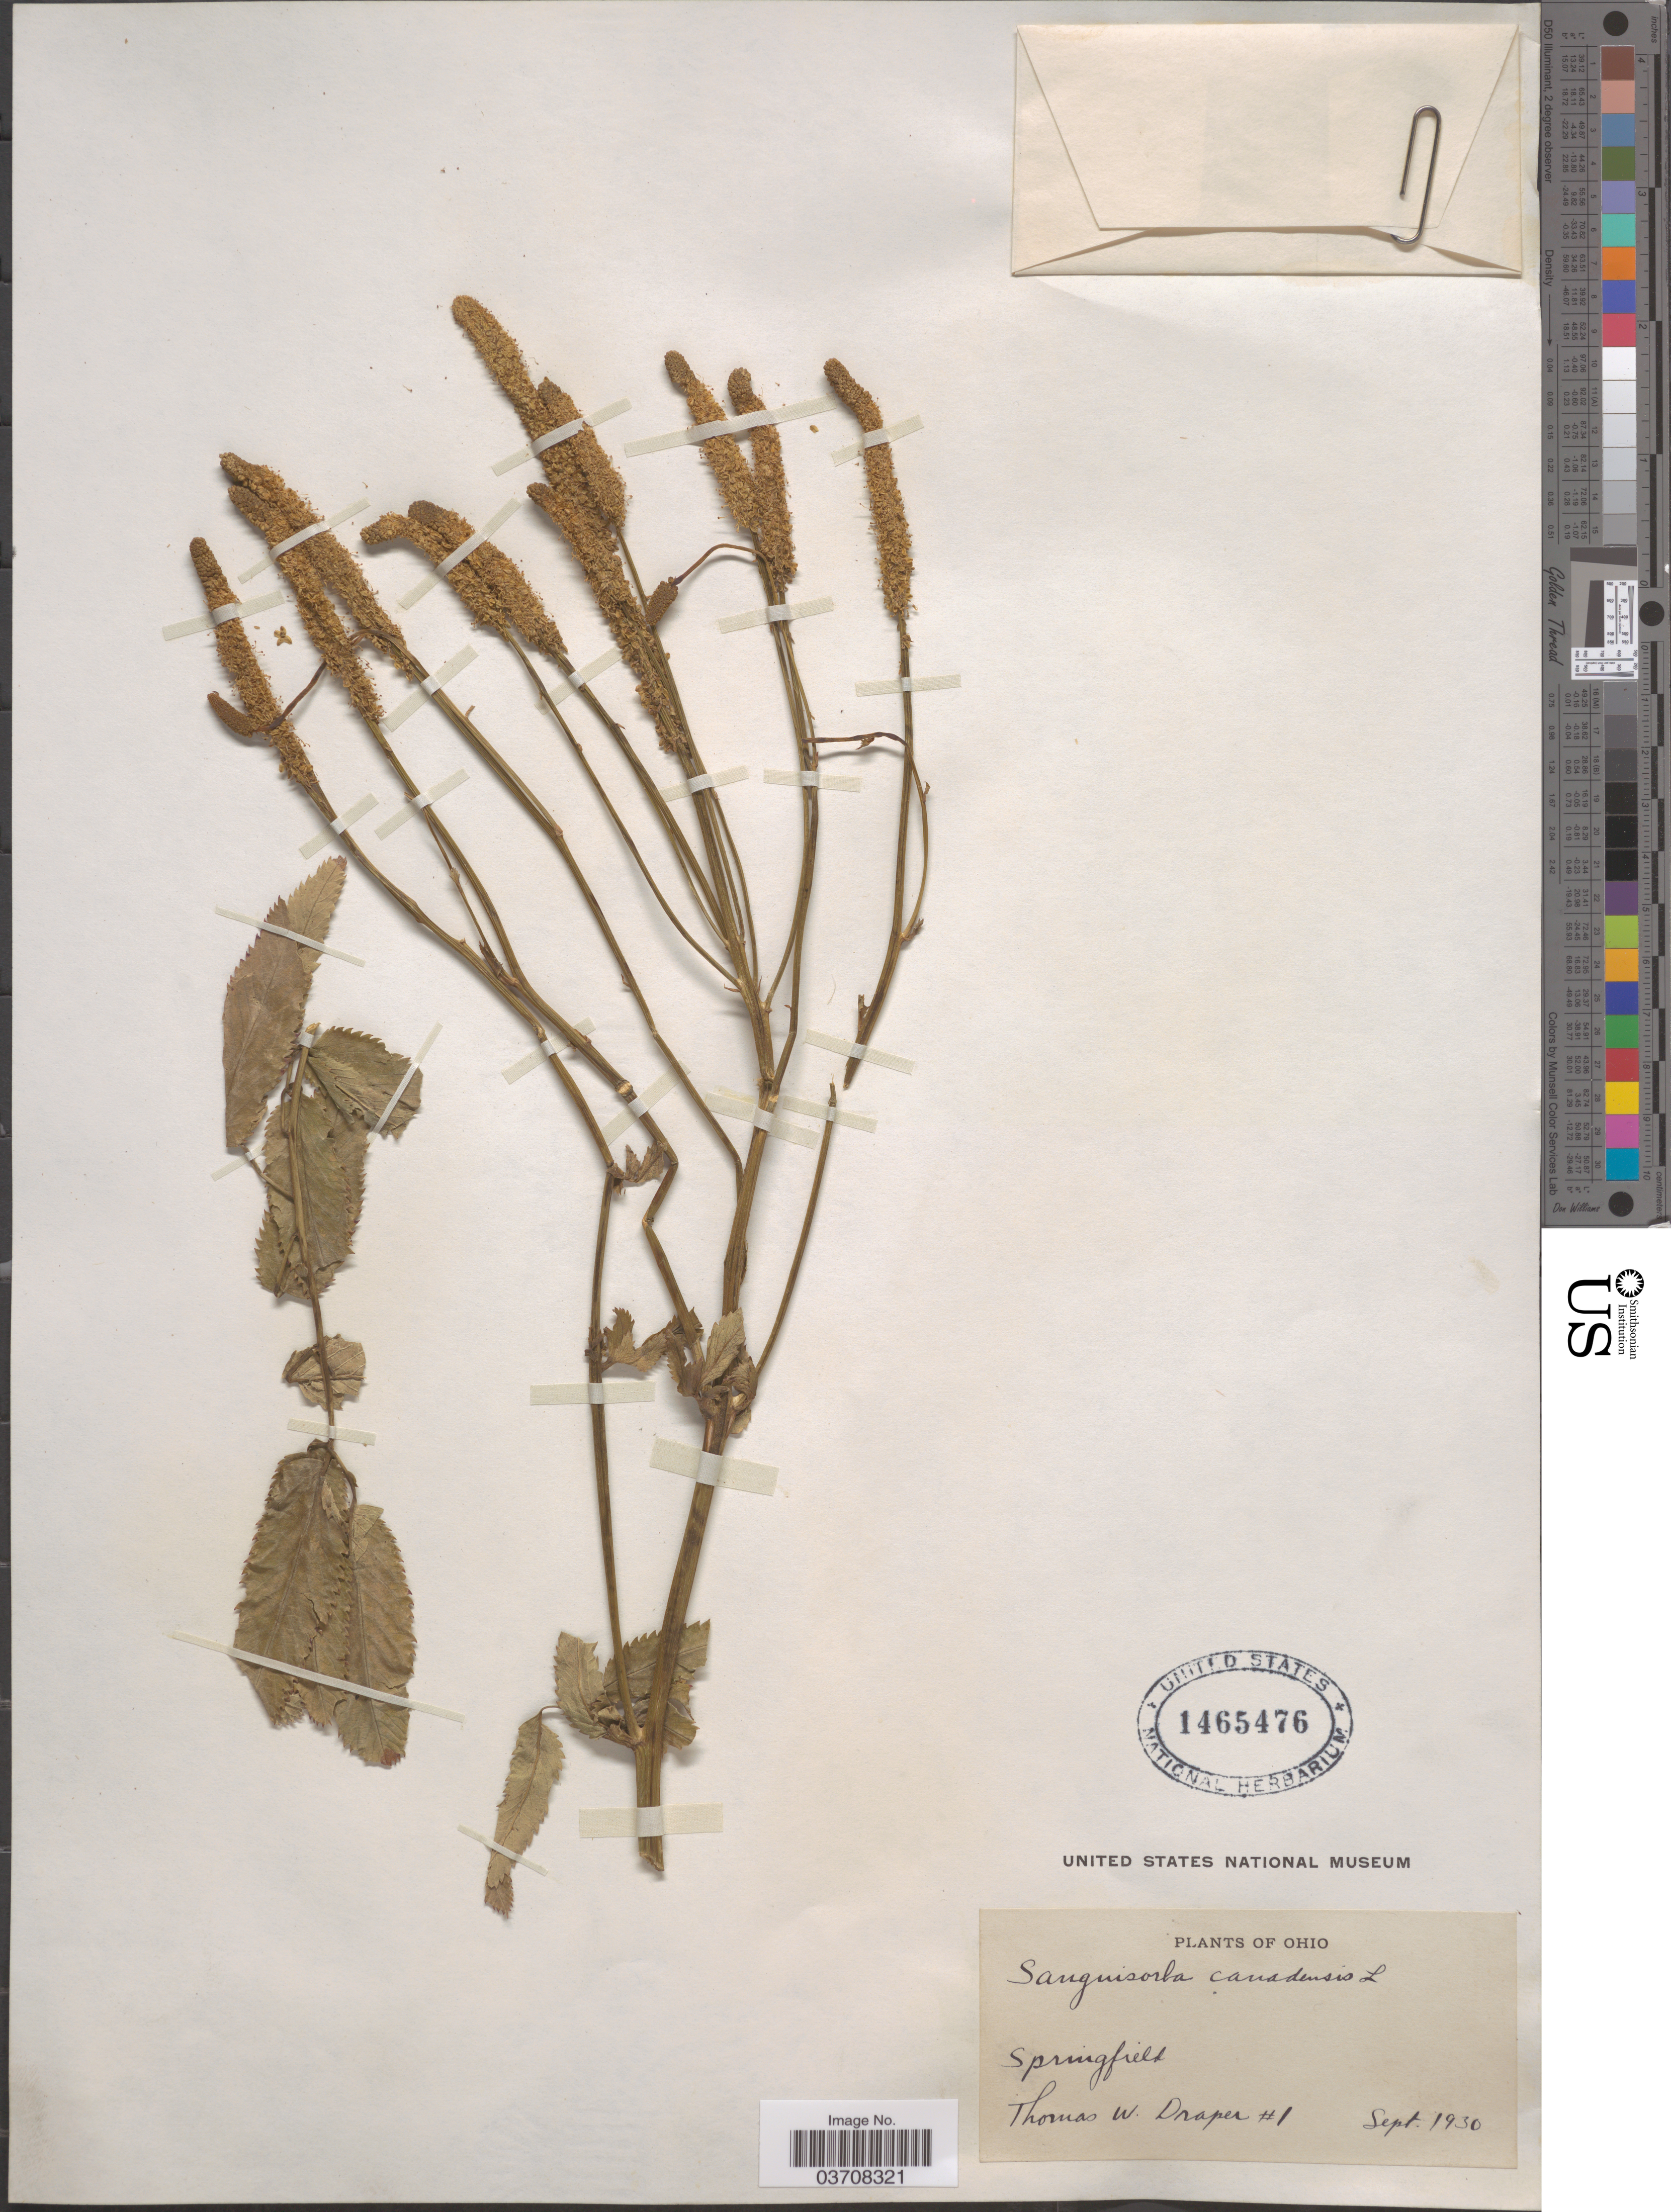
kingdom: Plantae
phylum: Tracheophyta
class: Magnoliopsida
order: Rosales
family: Rosaceae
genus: Sanguisorba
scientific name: Sanguisorba canadensis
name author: L.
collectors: T. Draper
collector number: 1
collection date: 1930-09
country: United States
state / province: Ohio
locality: Springfield.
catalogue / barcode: US 1465476